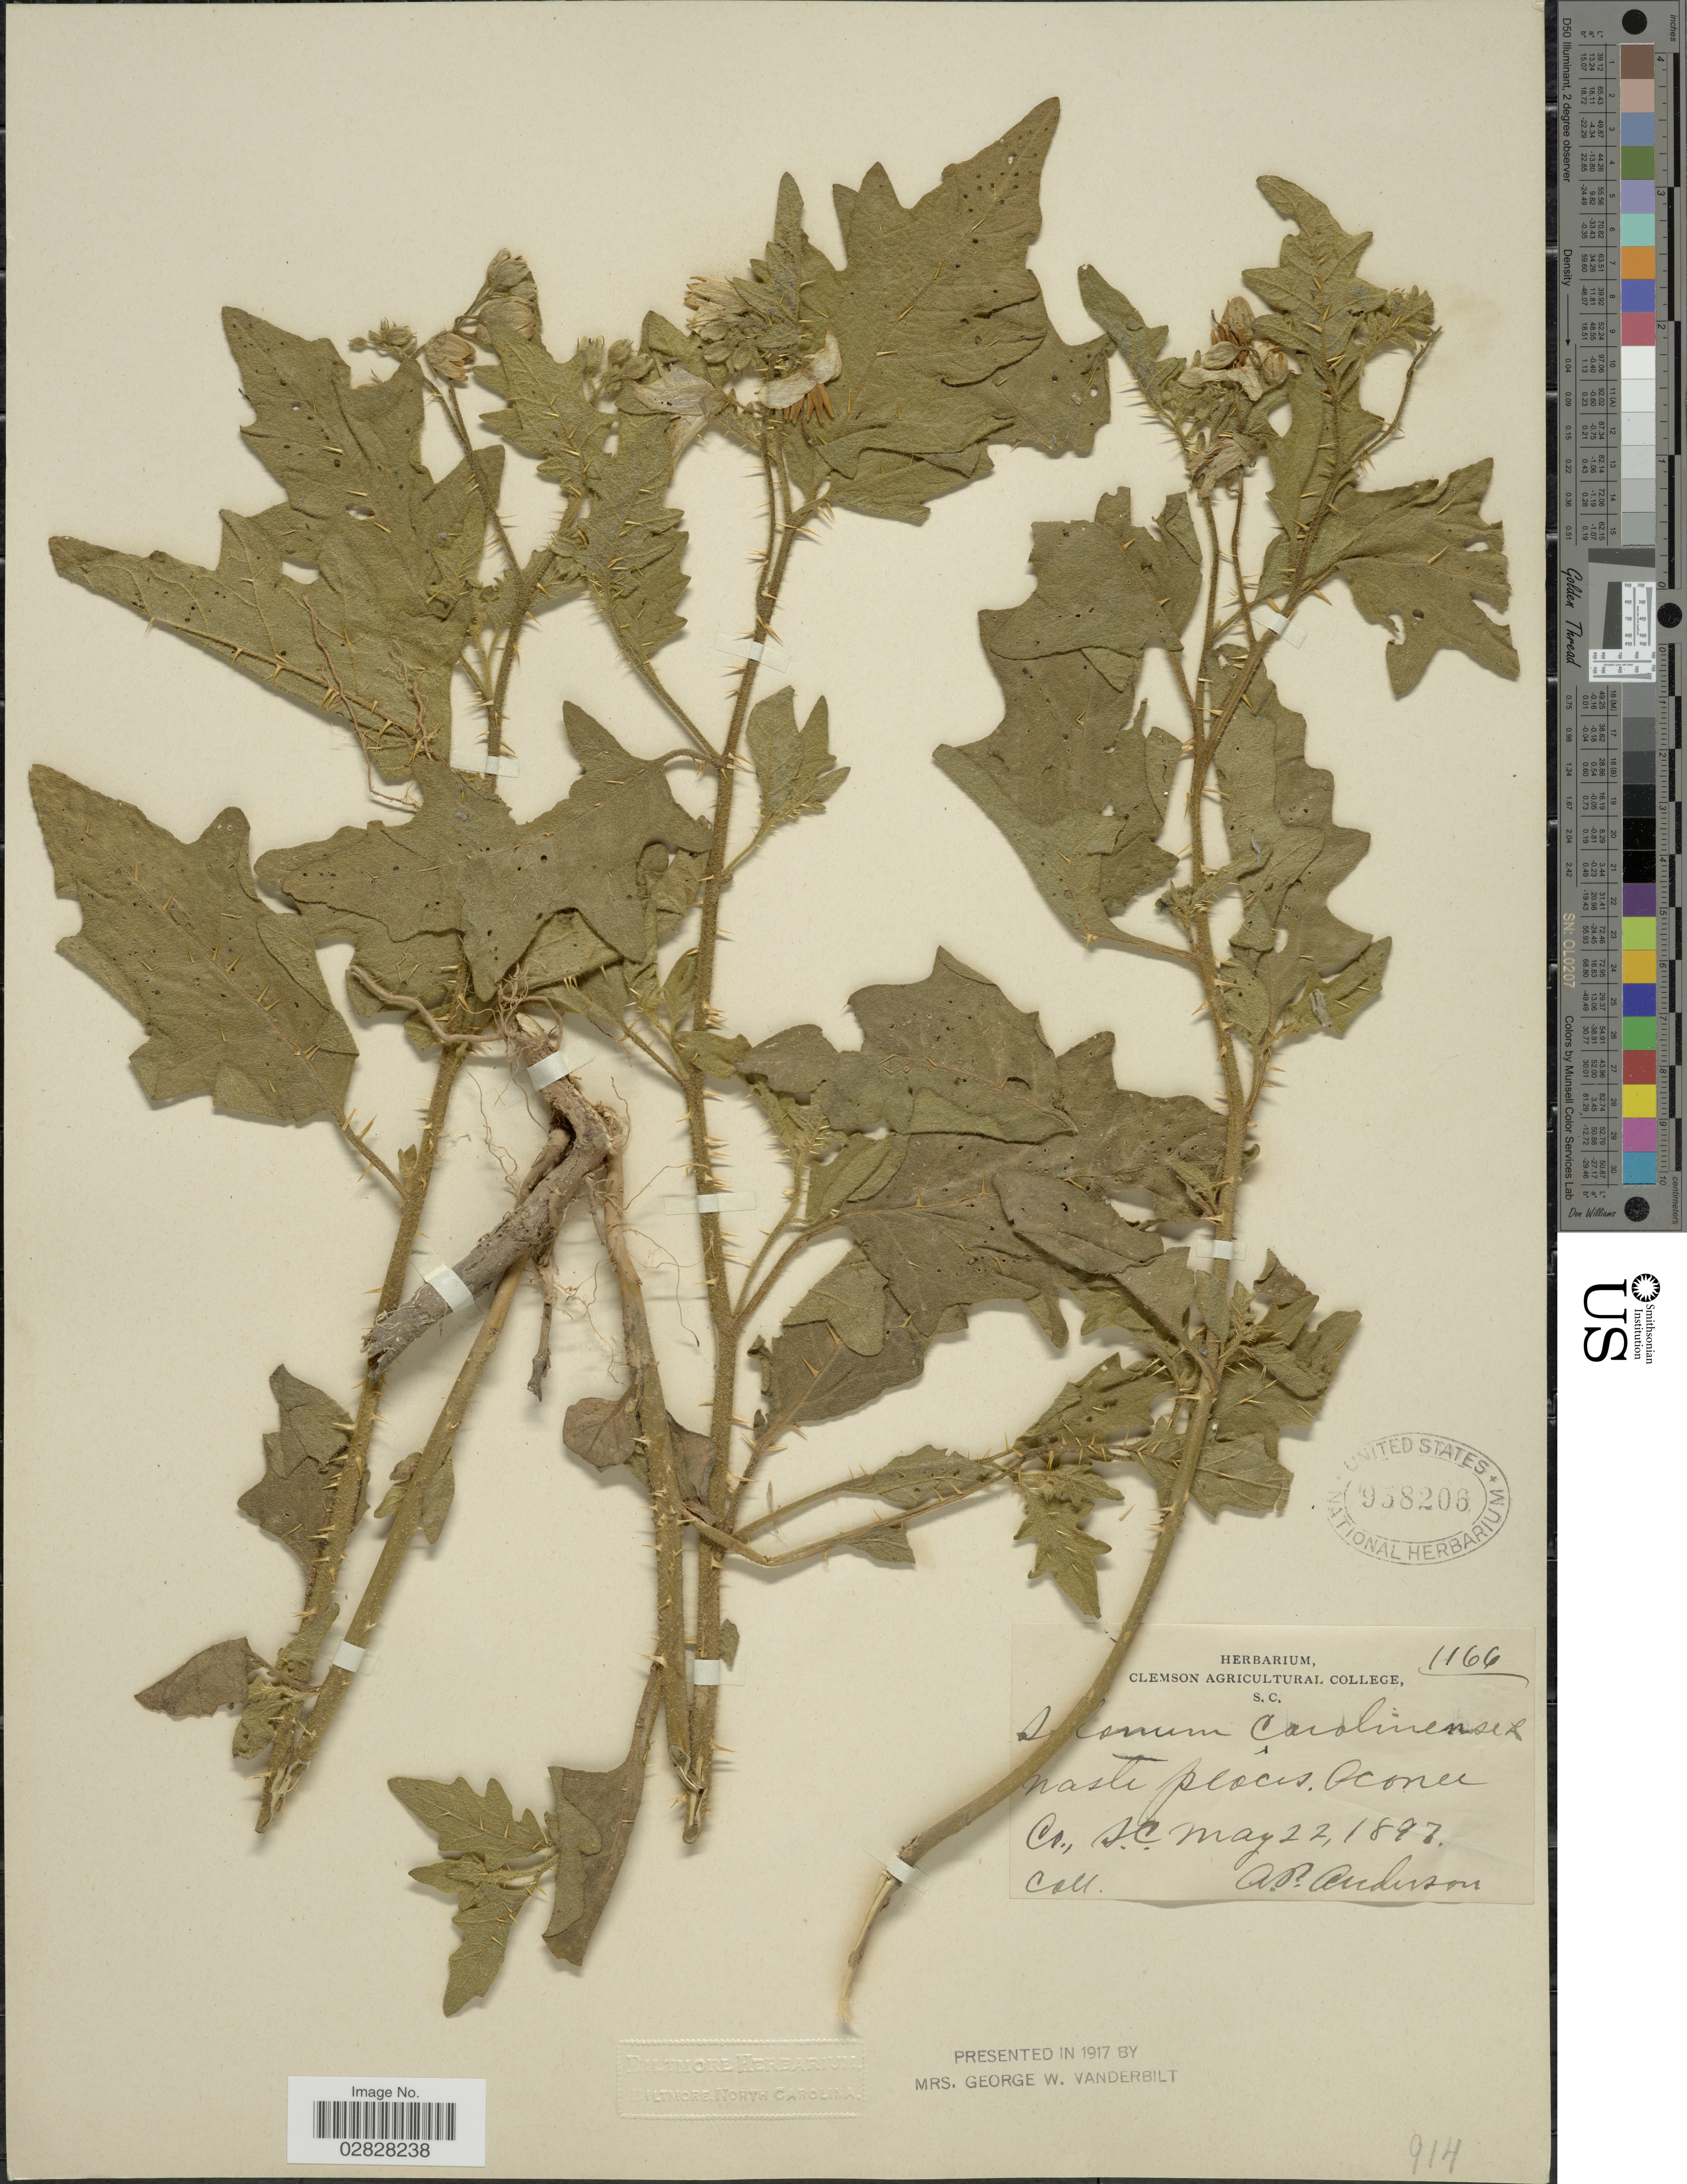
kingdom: Plantae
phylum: Tracheophyta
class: Magnoliopsida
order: Solanales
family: Solanaceae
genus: Solanum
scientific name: Solanum carolinense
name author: L.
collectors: A. P. Anderson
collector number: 1166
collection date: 1897-05-22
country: United States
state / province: South Carolina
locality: Oconee Co.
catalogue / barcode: US 958206